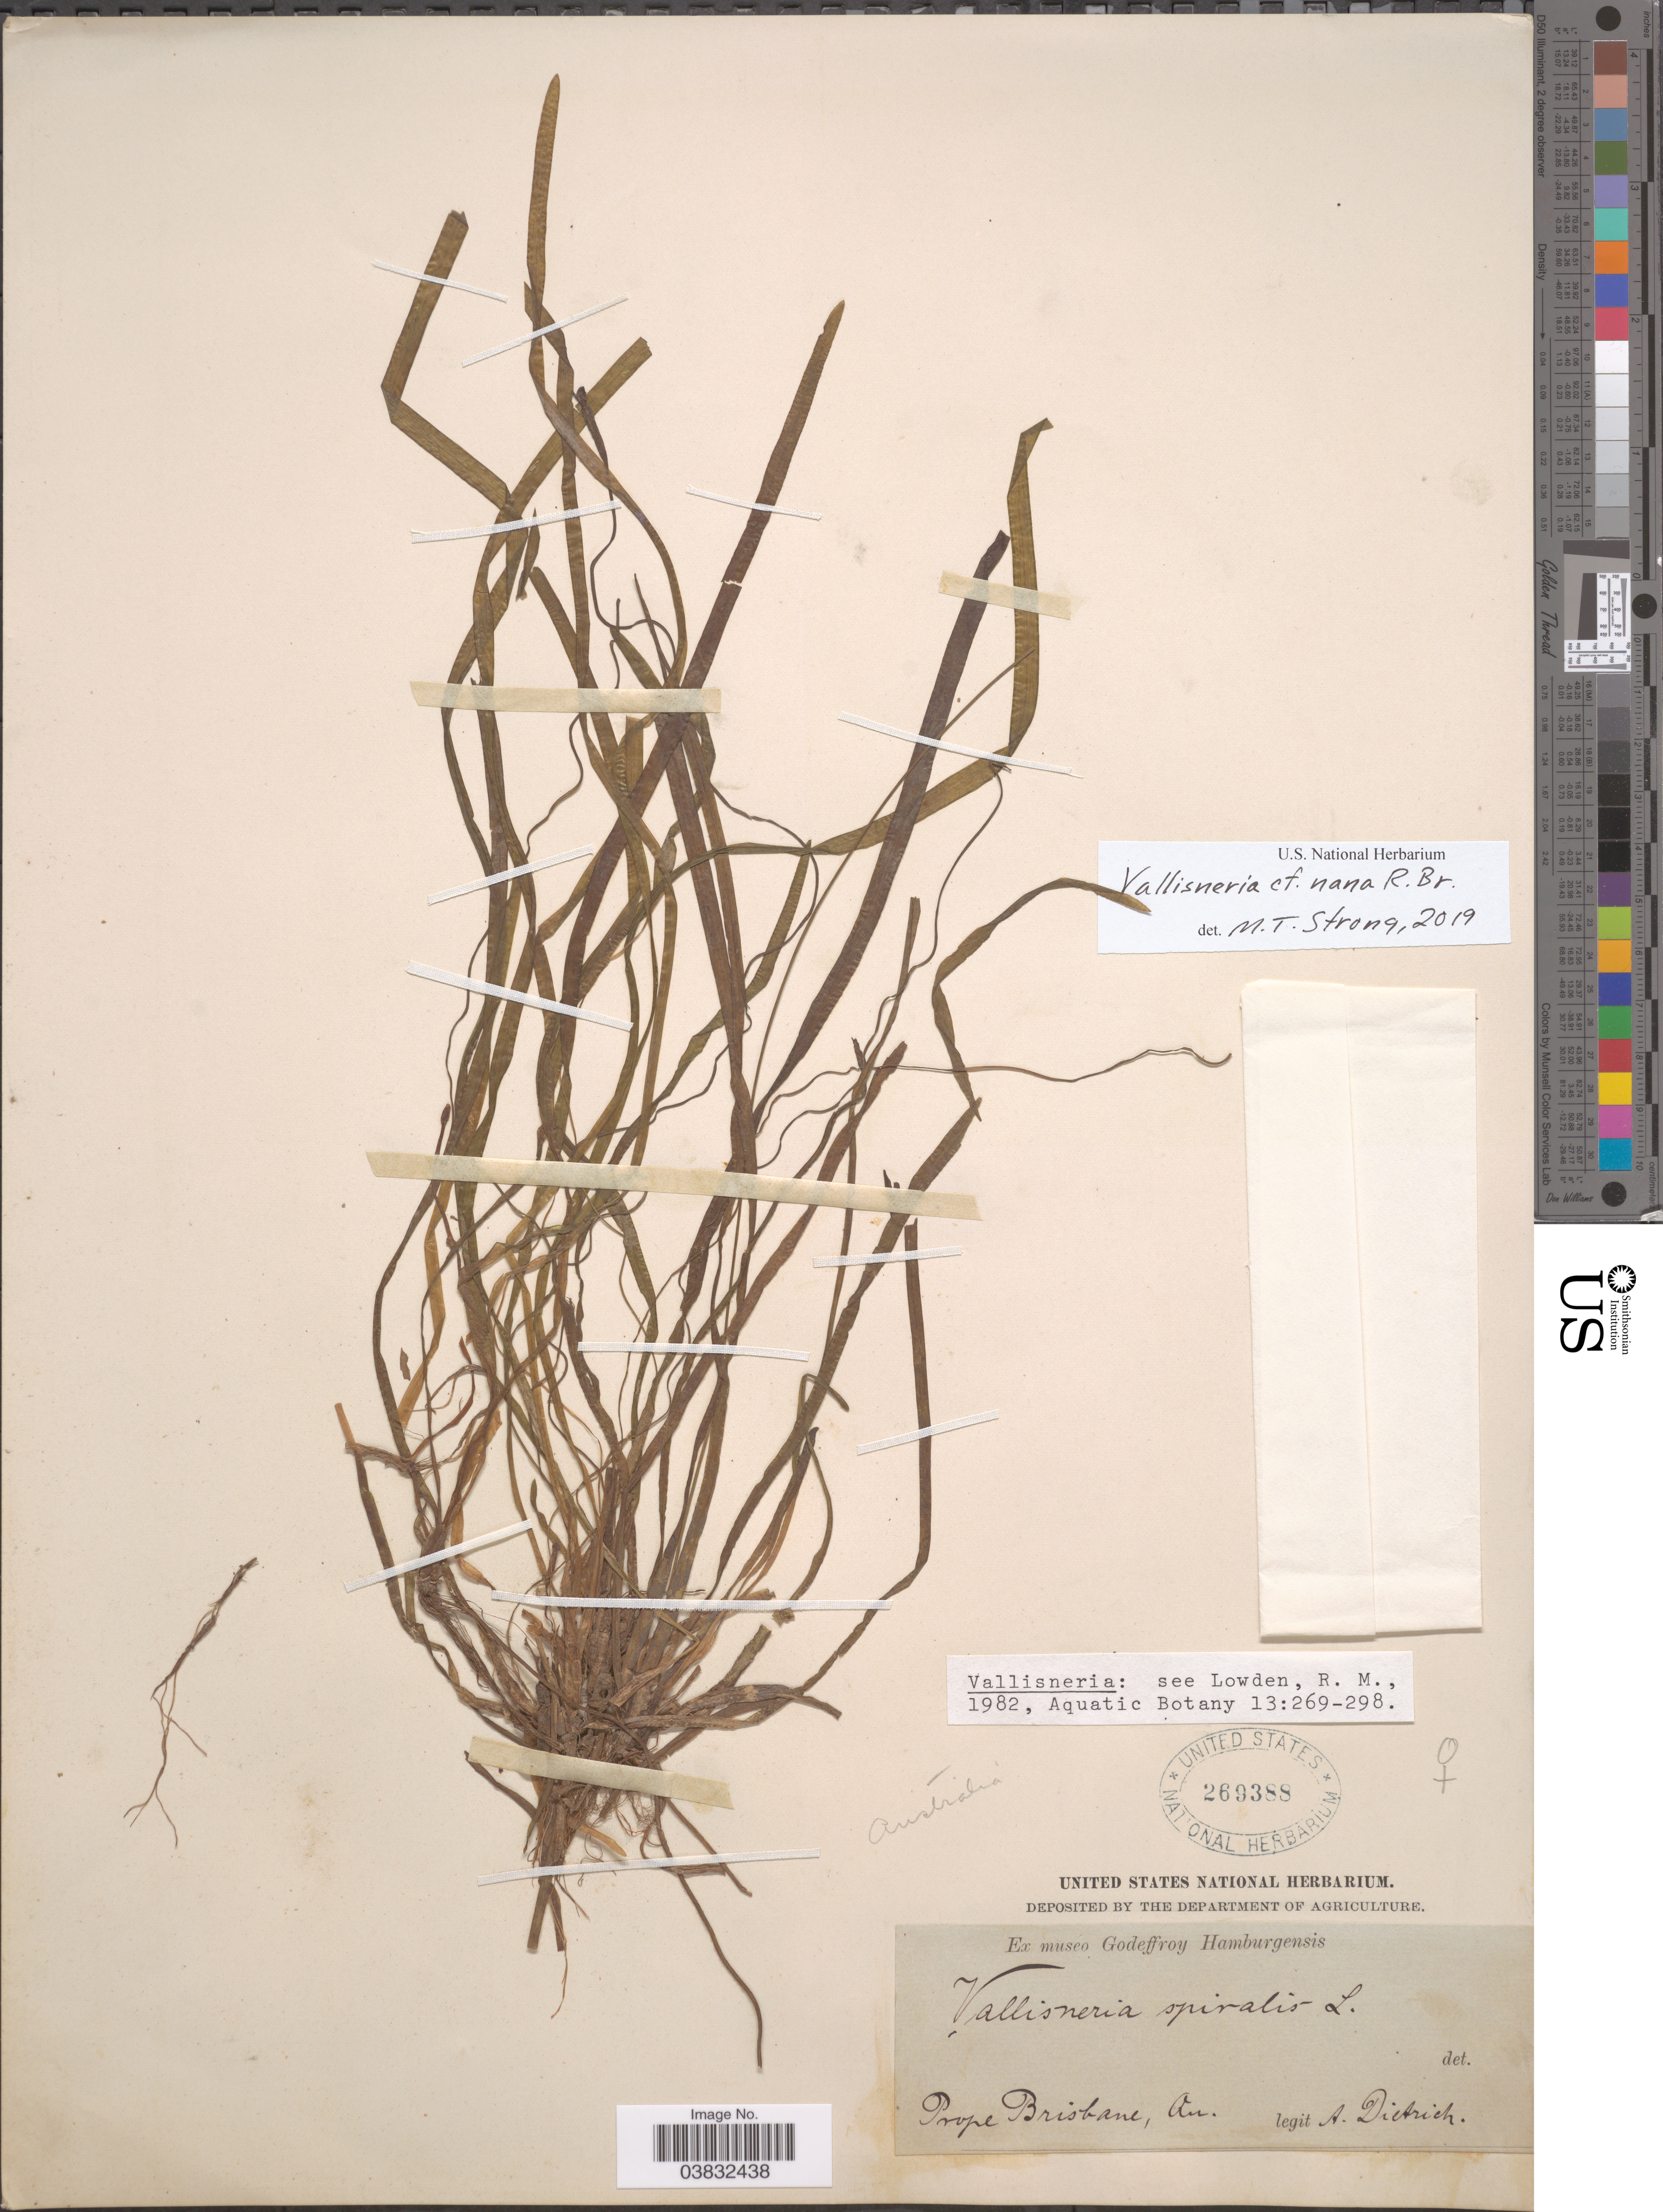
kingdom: Plantae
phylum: Tracheophyta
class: Liliopsida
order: Alismatales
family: Hydrocharitaceae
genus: Vallisneria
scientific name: Vallisneria nana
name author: R. Br.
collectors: A. G. Dietrich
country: Australia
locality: Prope Brisbane.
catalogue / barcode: US 269388